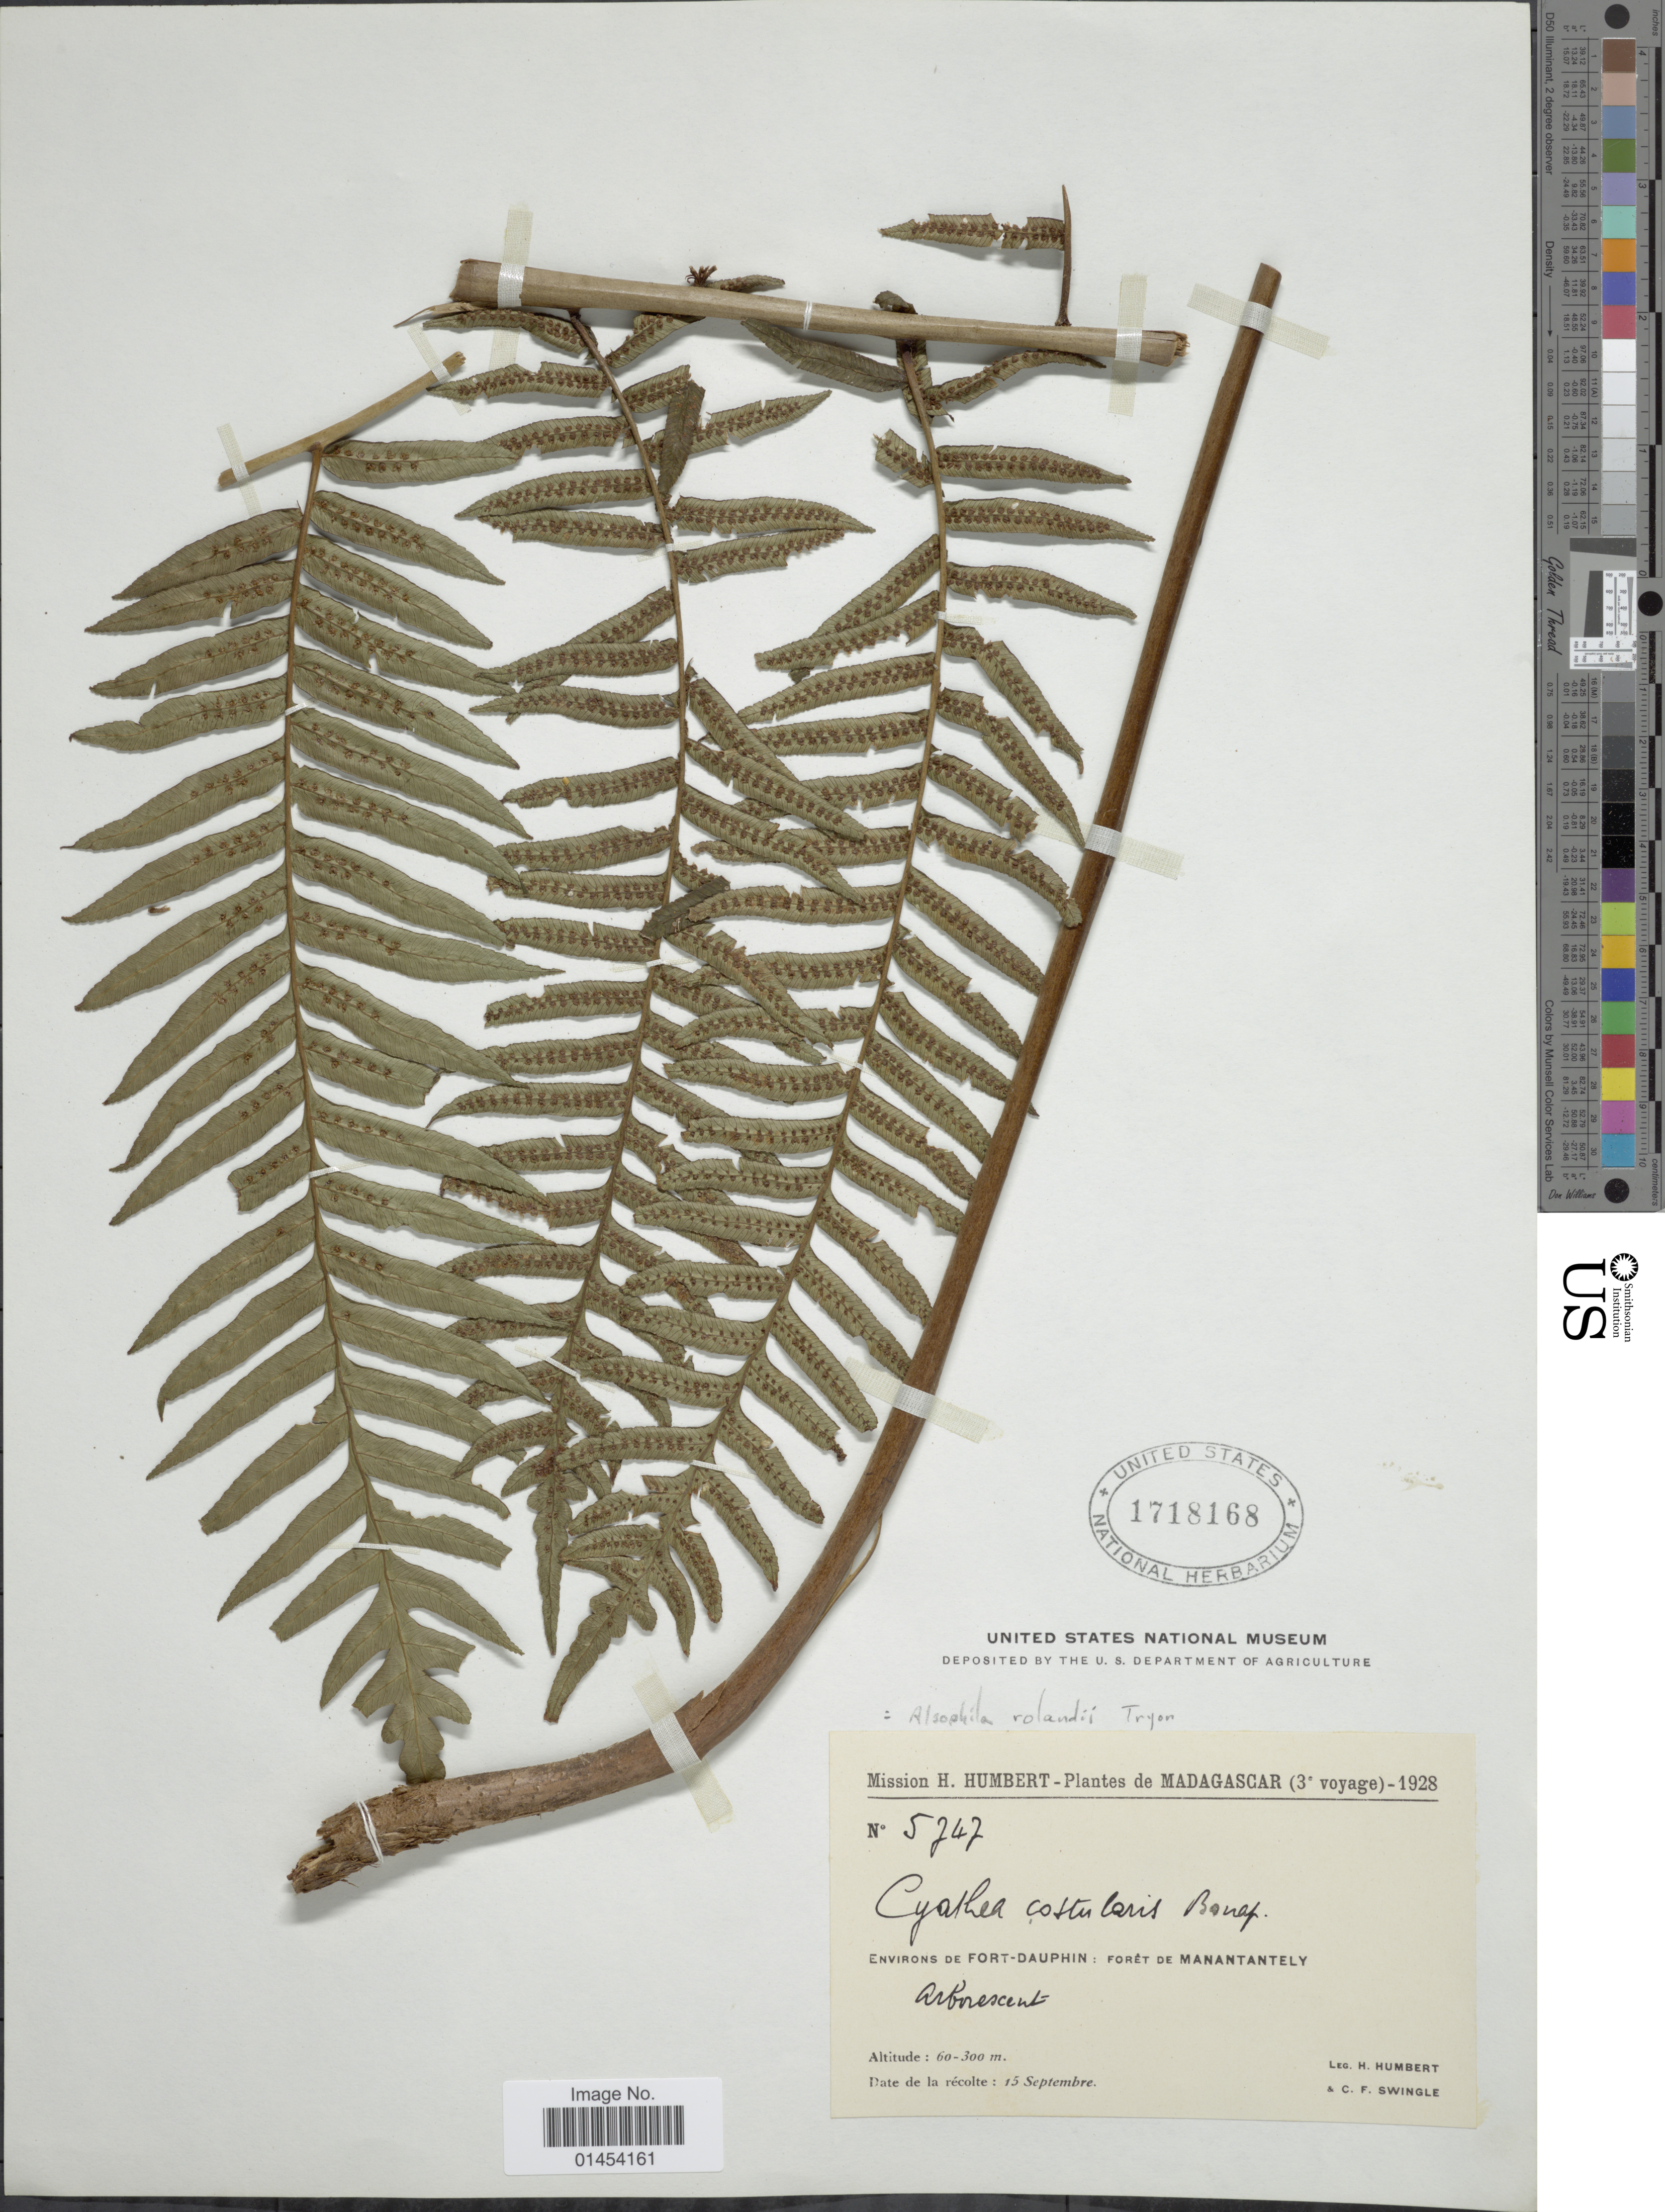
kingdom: Plantae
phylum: Tracheophyta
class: Polypodiopsida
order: Cyatheales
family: Cyatheaceae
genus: Cyathea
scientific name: Cyathea costularis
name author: Bonap.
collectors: H. Humbert & C. Swingle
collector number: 5747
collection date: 1928-09-15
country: Madagascar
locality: Environs de Fort-Dauphin: Forét de Manantantely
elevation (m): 60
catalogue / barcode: US 1718168